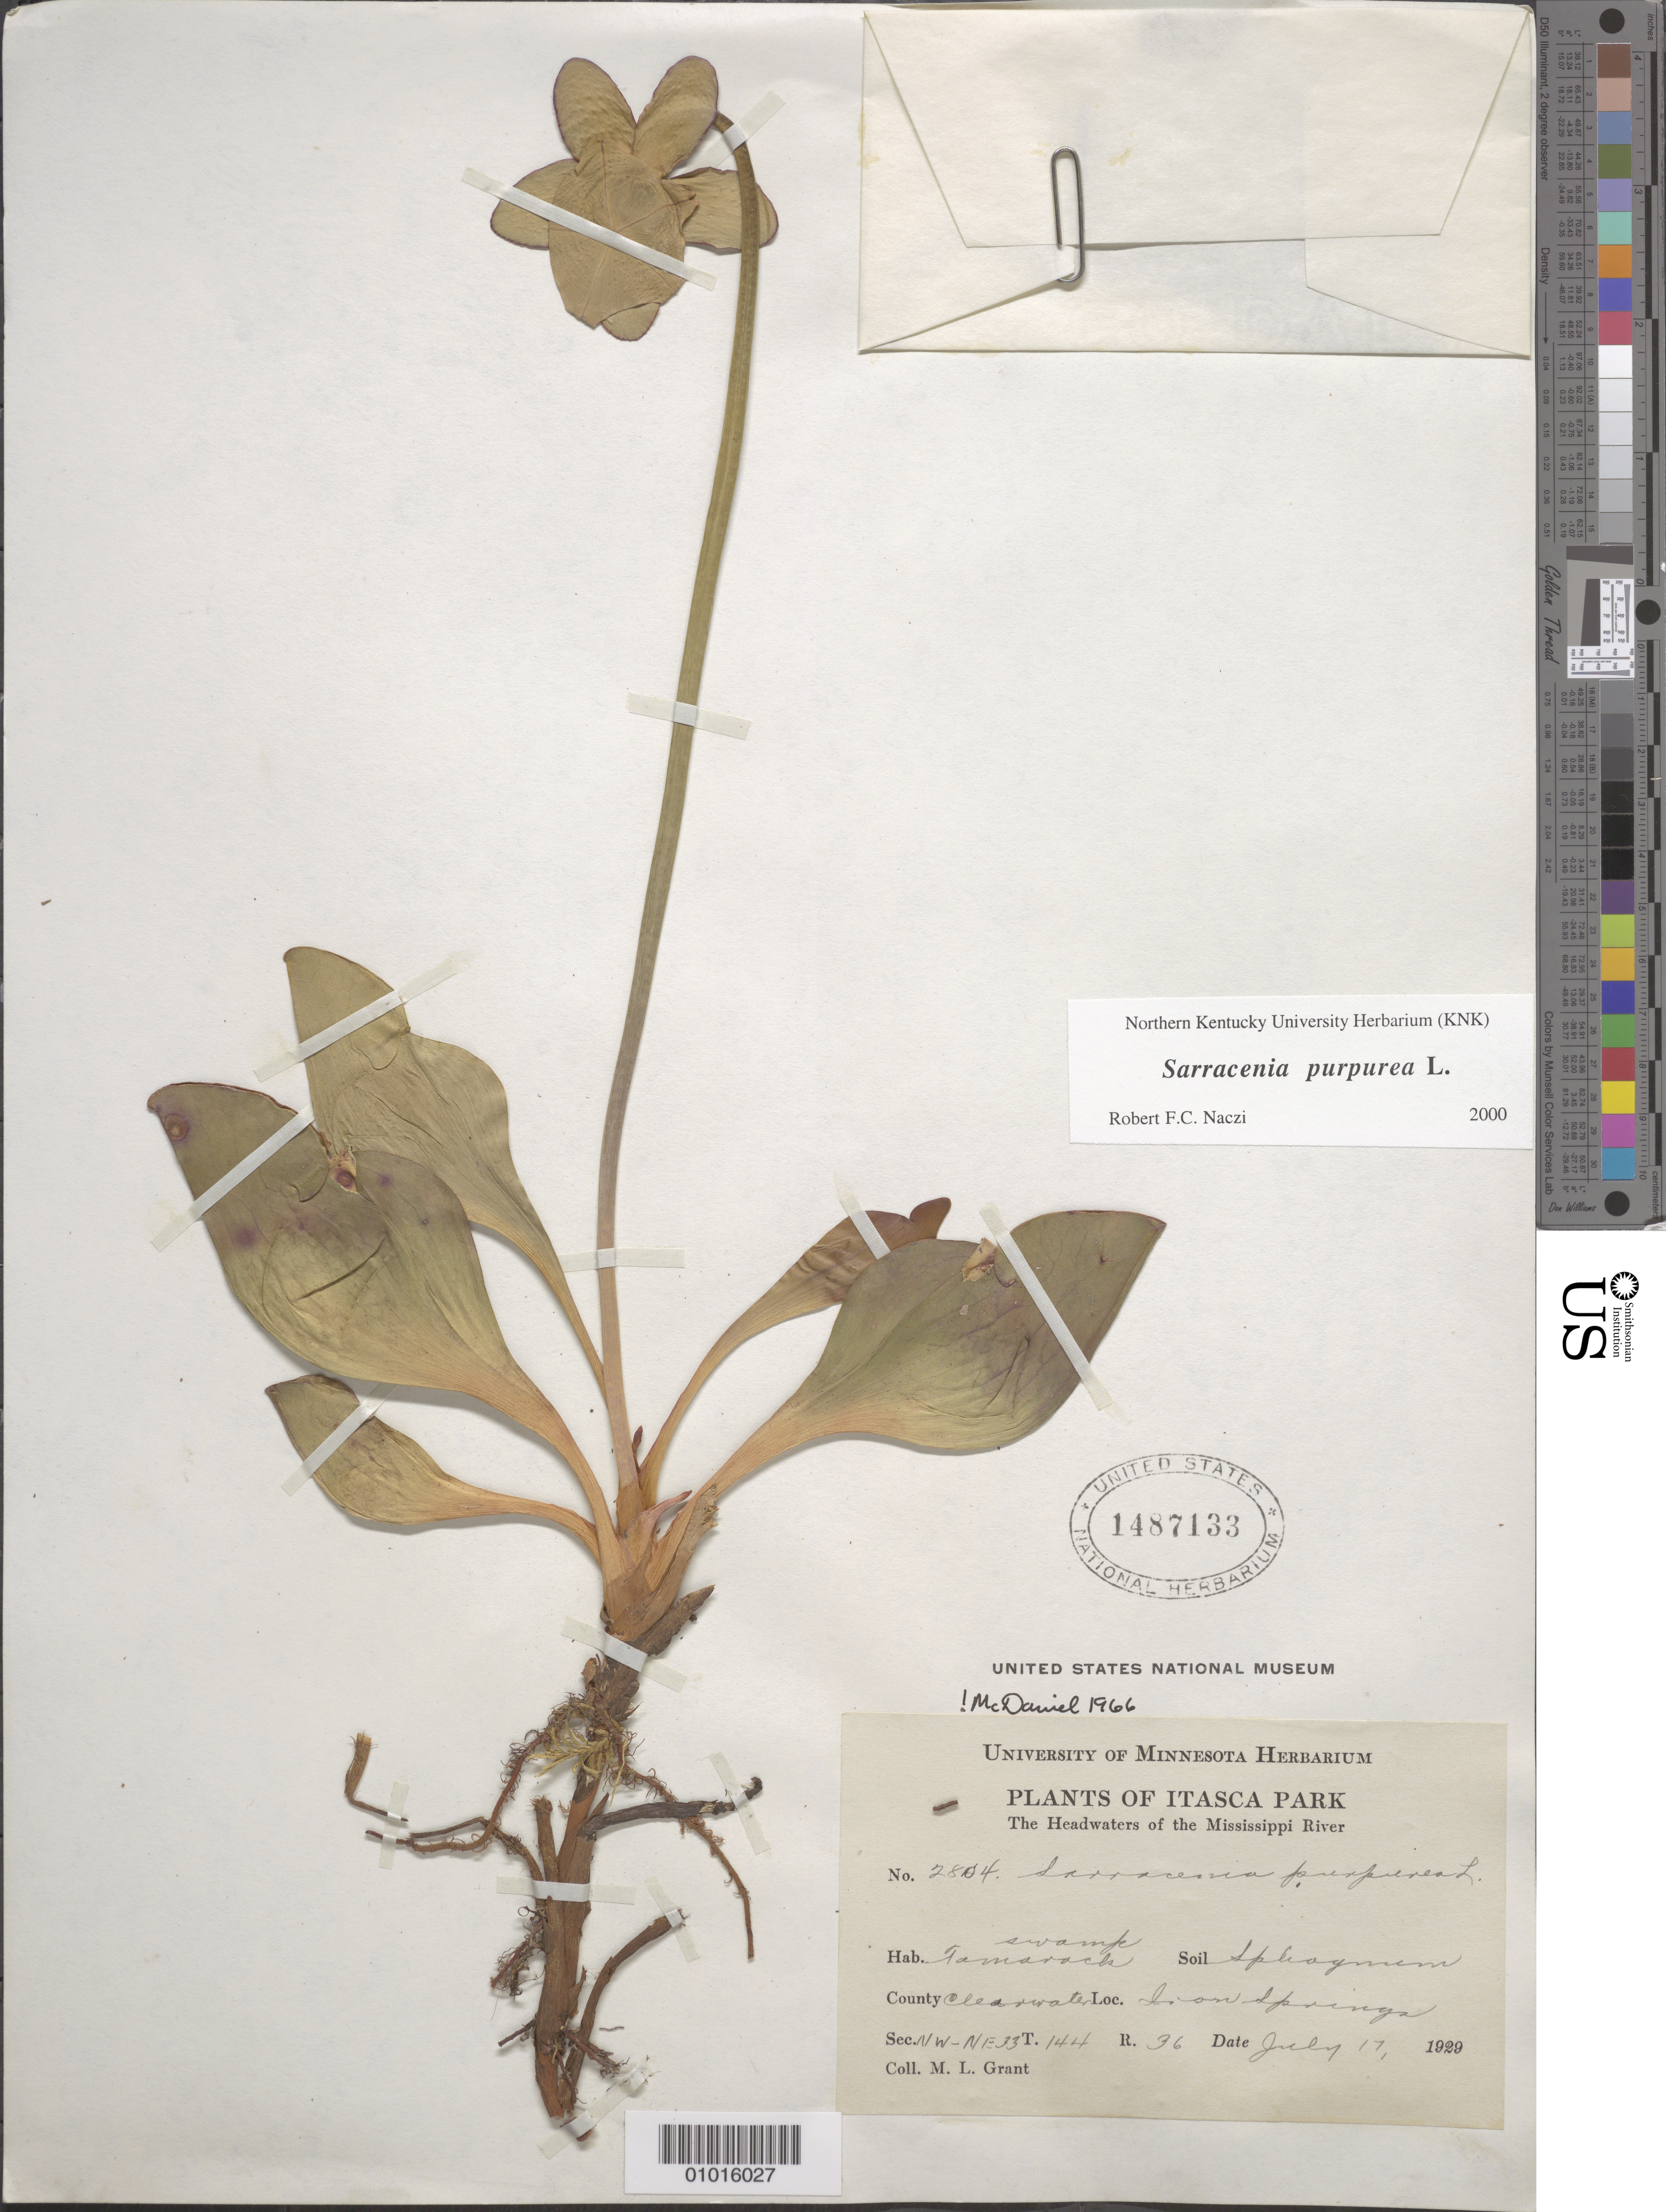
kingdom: Plantae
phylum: Tracheophyta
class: Magnoliopsida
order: Ericales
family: Sarraceniaceae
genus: Sarracenia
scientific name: Sarracenia purpurea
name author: L.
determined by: Naczi, R. F. C.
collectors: M. L. Grant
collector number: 2804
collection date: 1929-07-17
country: United States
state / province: Minnesota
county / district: Clearwater County